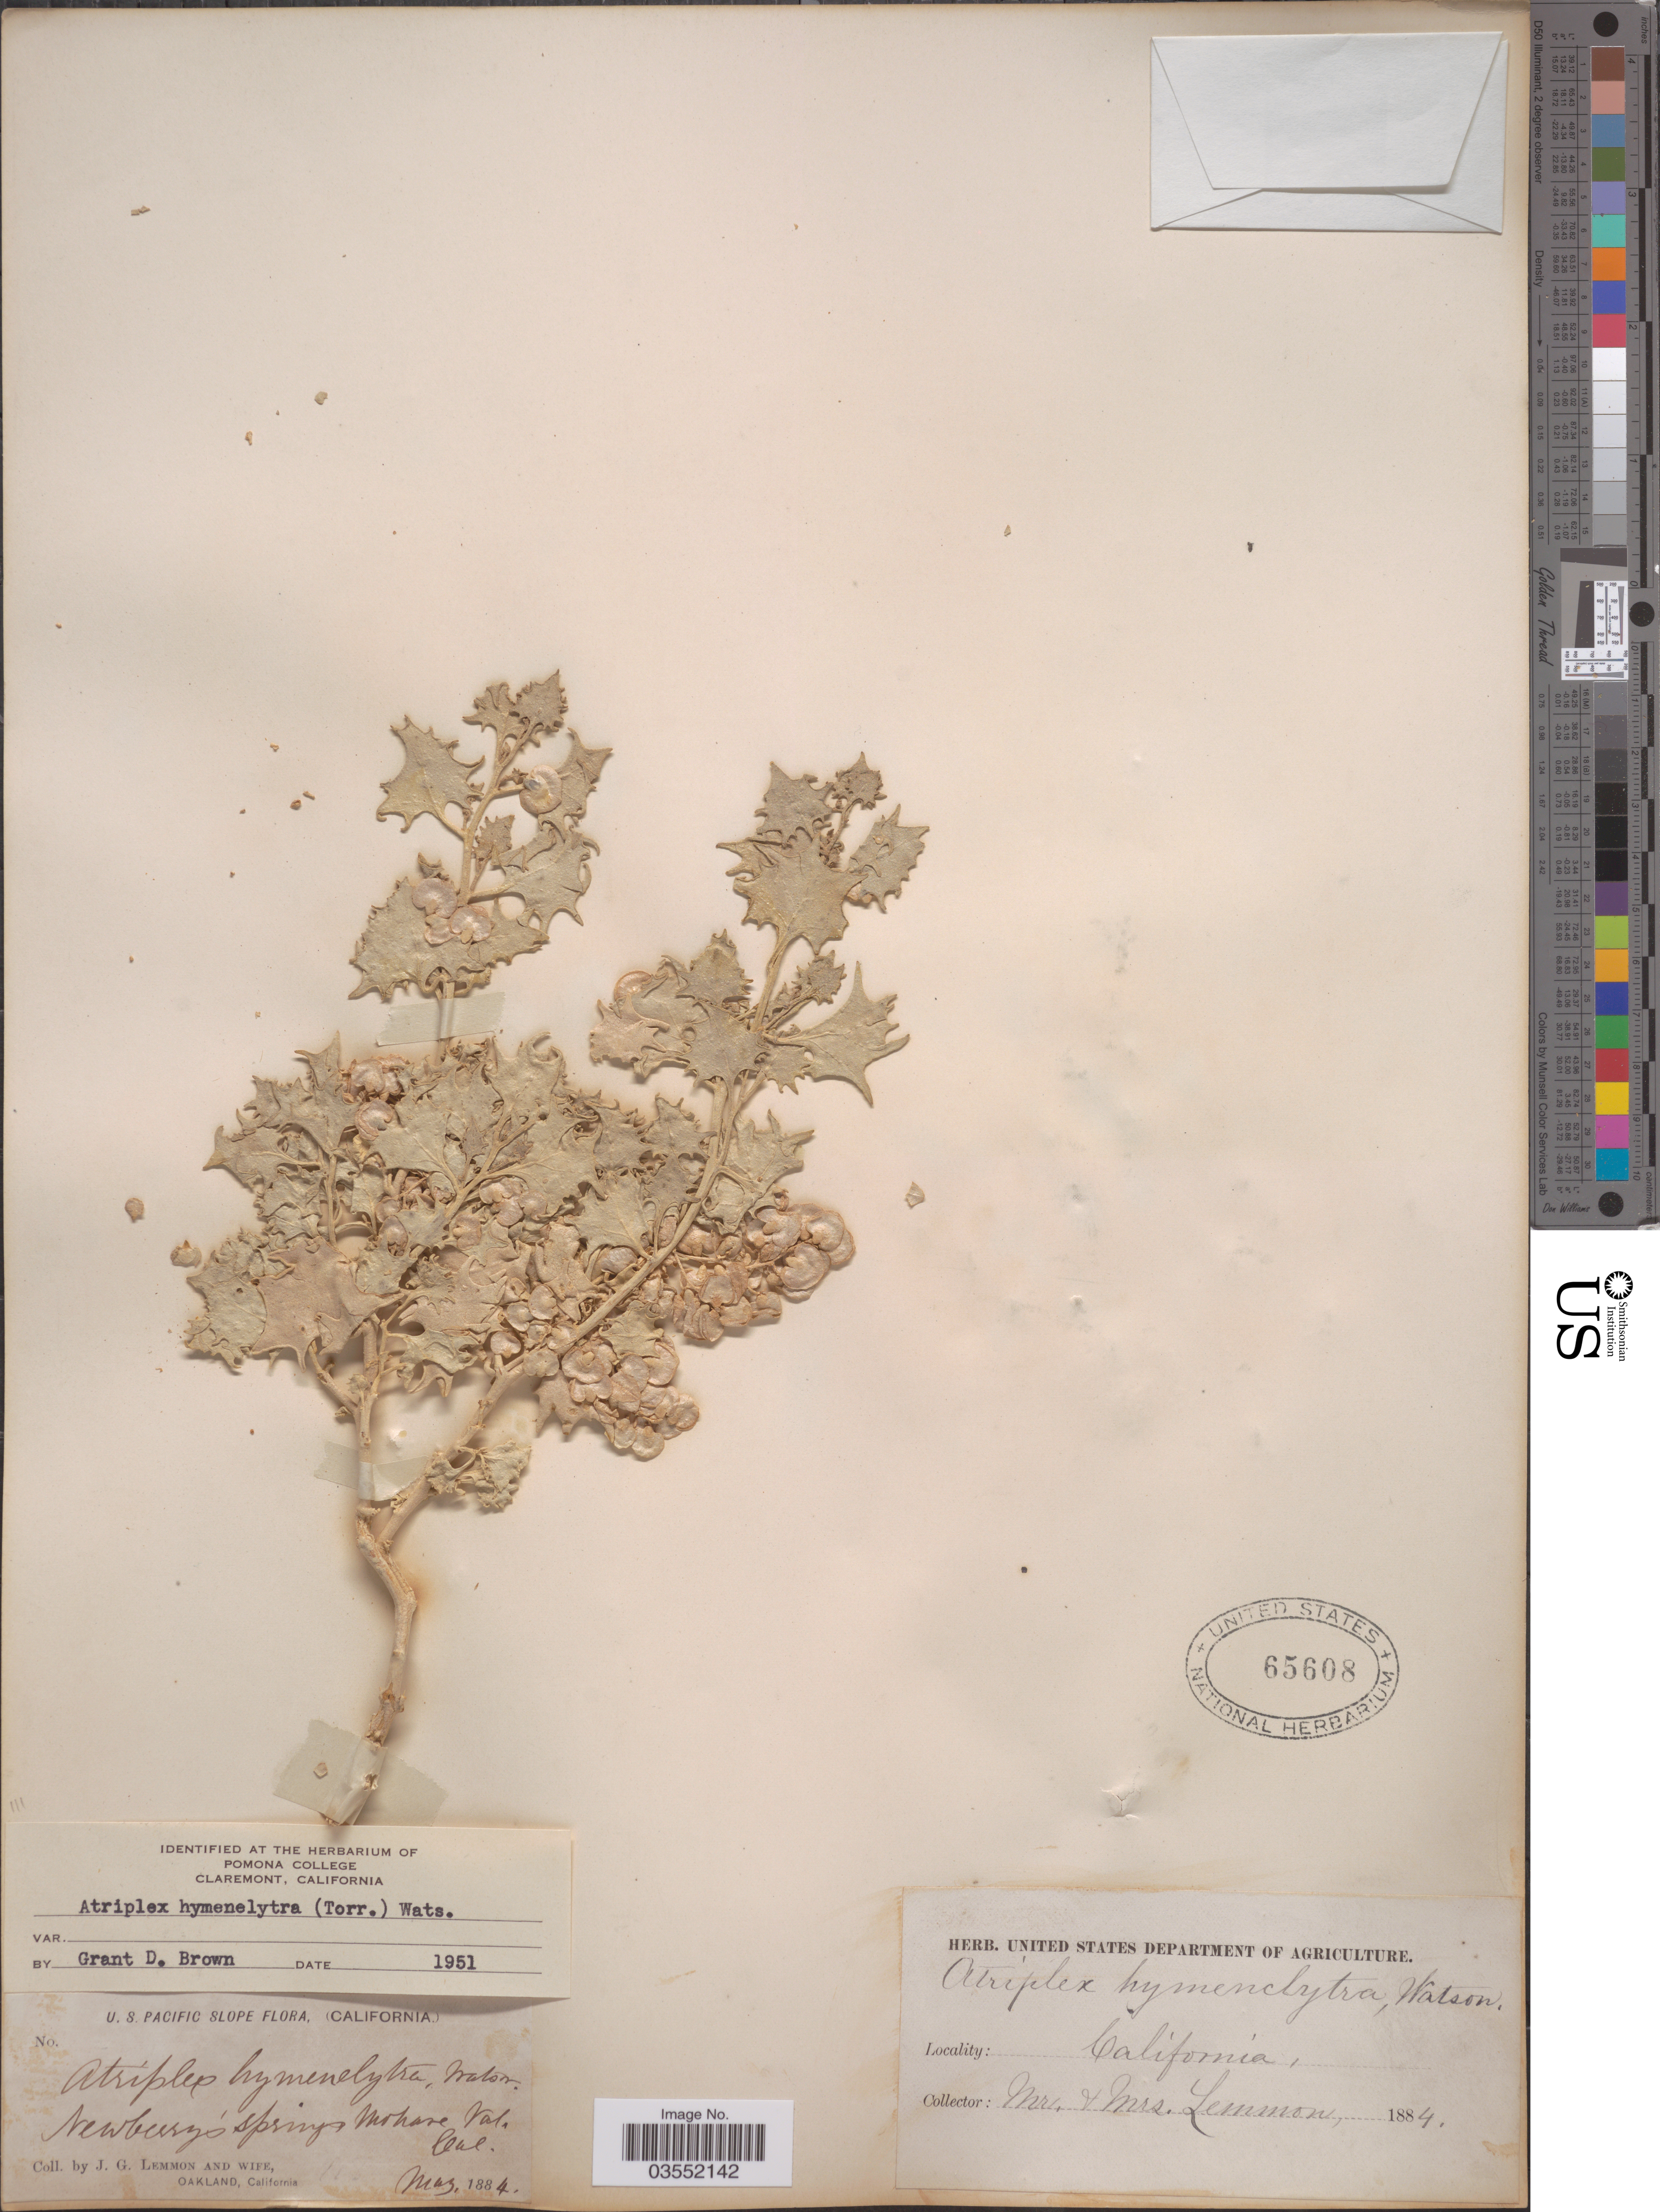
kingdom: Plantae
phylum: Tracheophyta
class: Magnoliopsida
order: Caryophyllales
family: Amaranthaceae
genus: Atriplex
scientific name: Atriplex hymenelytra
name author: (Torr.) S. Watson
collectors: J. Lemmon & Mrs. J. G. Lemmon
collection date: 1884-05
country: United States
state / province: California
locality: U.S. Pacific Slope. Newberry's springs Mohave Val.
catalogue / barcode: US 65608